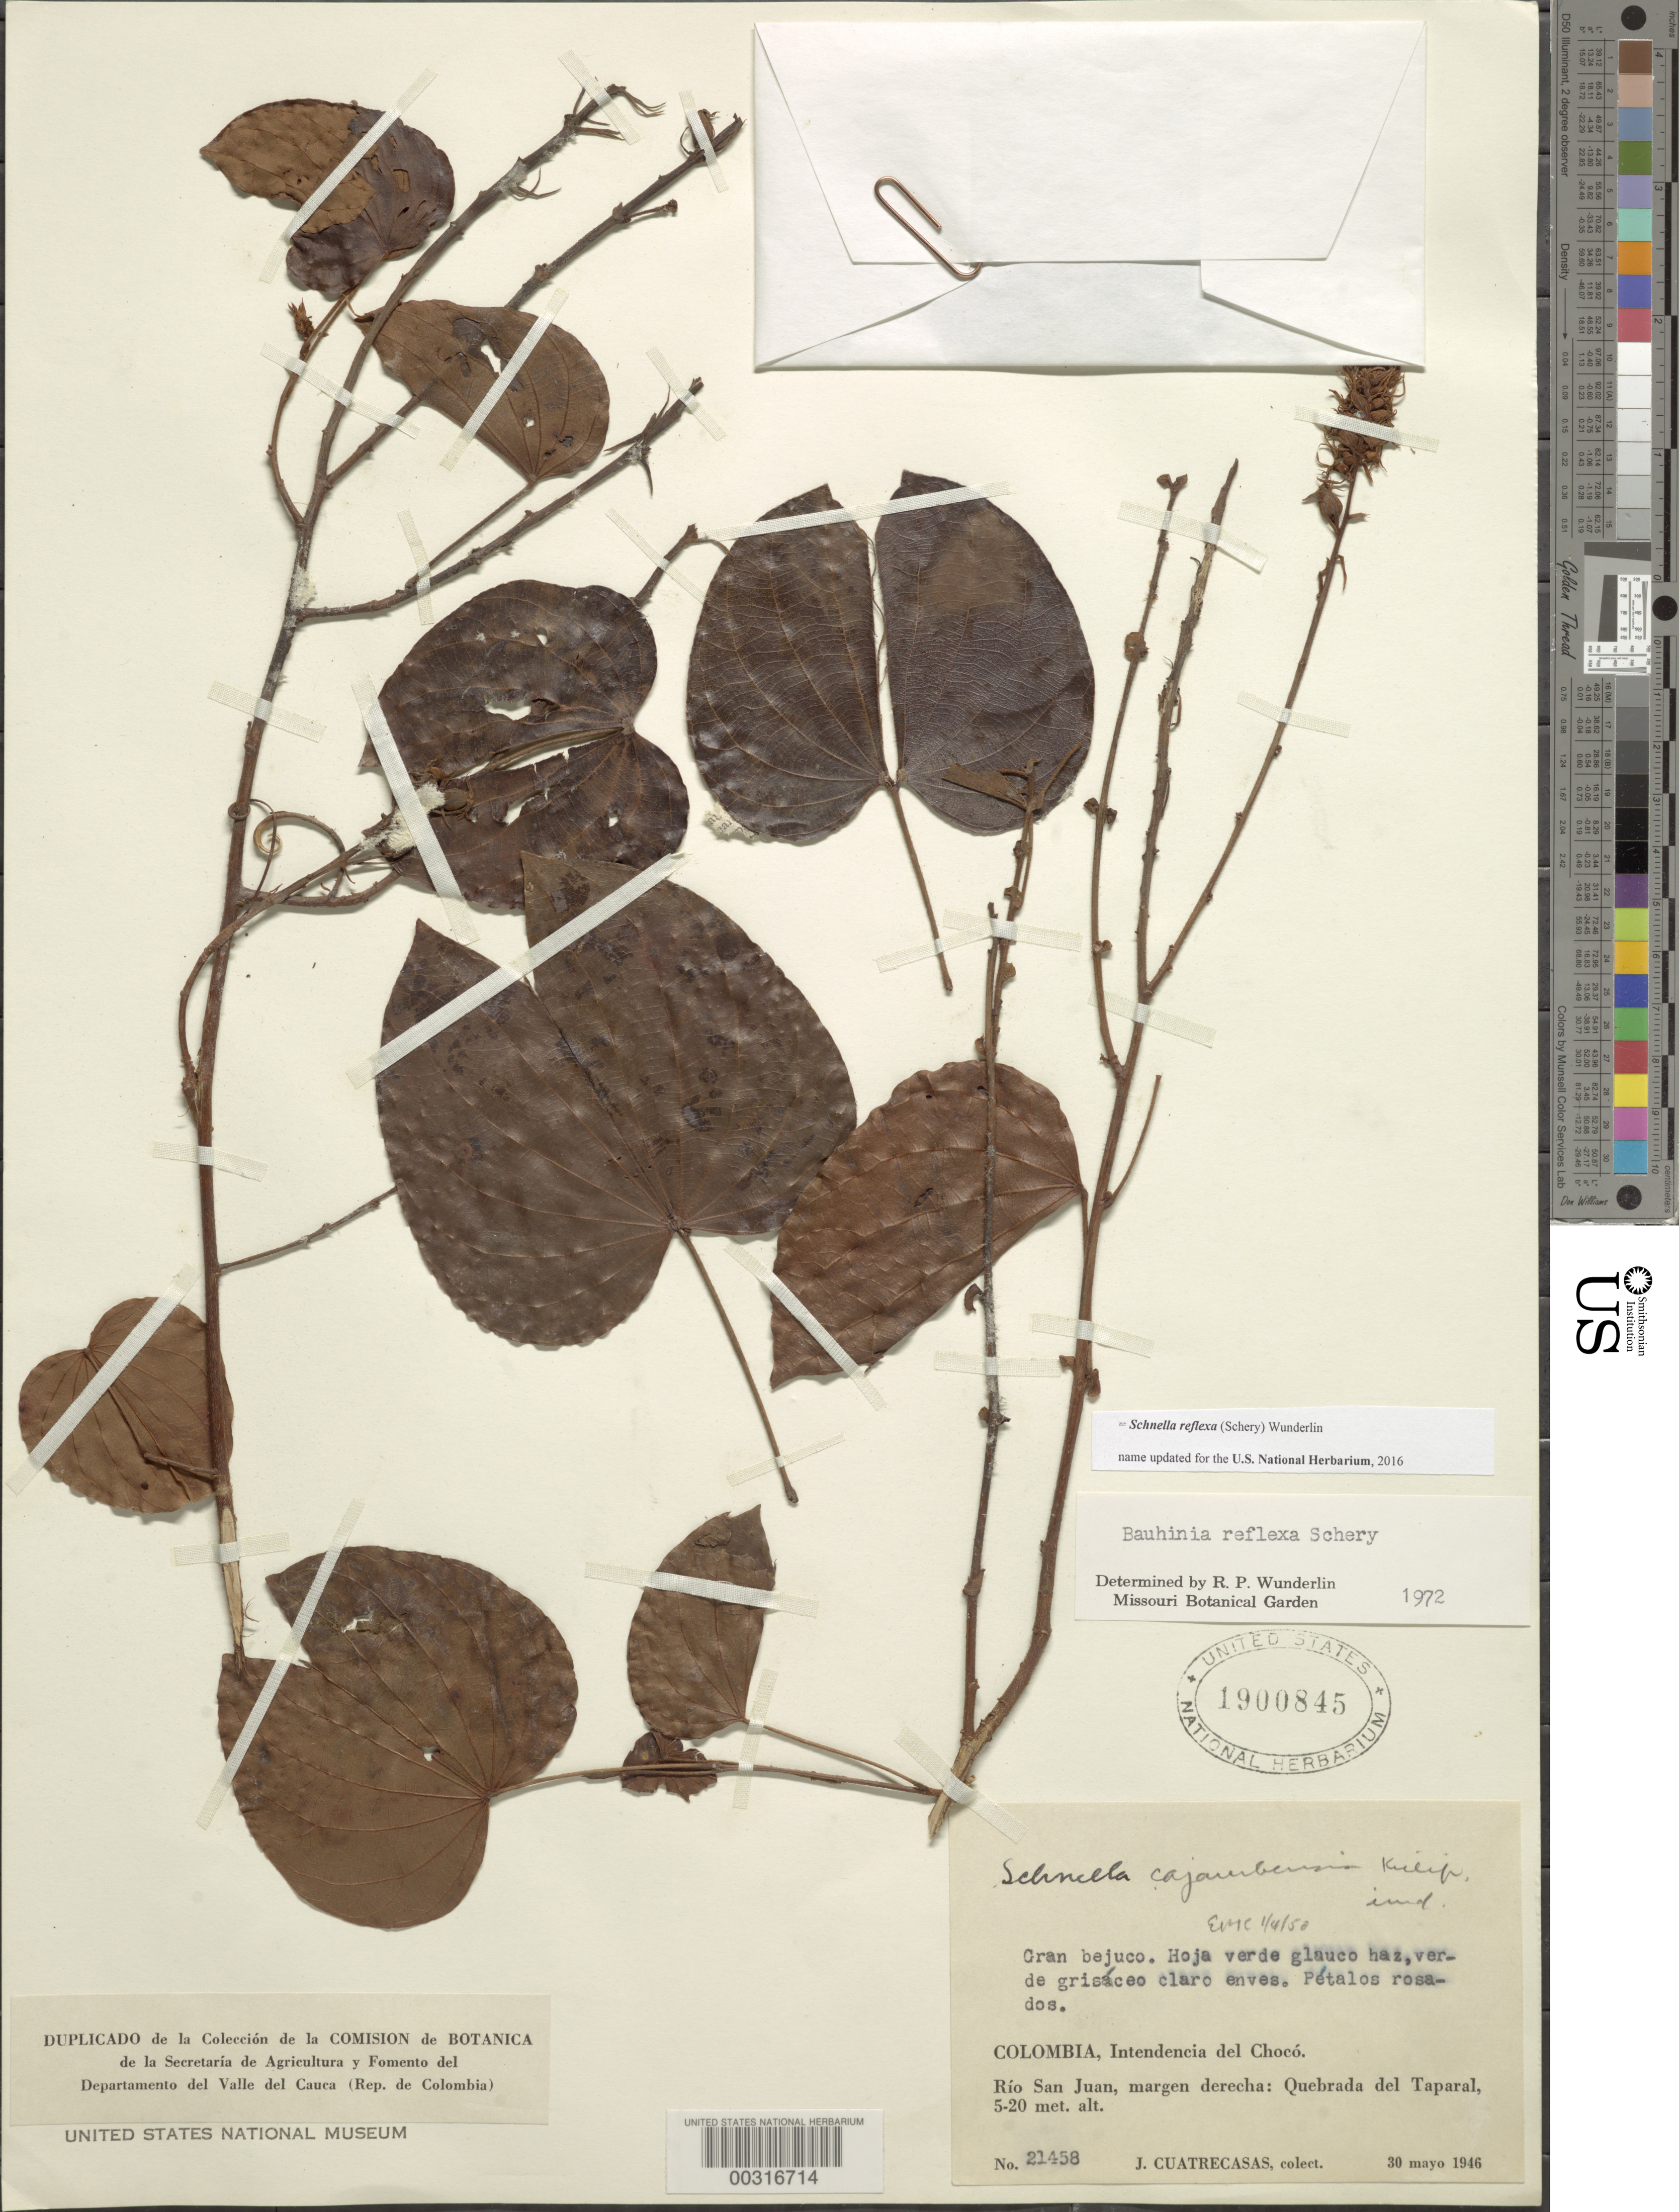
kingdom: Plantae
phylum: Tracheophyta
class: Magnoliopsida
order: Fabales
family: Fabaceae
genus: Schnella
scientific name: Schnella reflexa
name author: (Schery) Wunderlin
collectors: J. Cuatrecasas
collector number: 21458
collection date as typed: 30 May 1946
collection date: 1946-05-30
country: Colombia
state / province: Chocó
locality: Rio San Juan, right side: Quebrada del Taparal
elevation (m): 5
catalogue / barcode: US 1900845